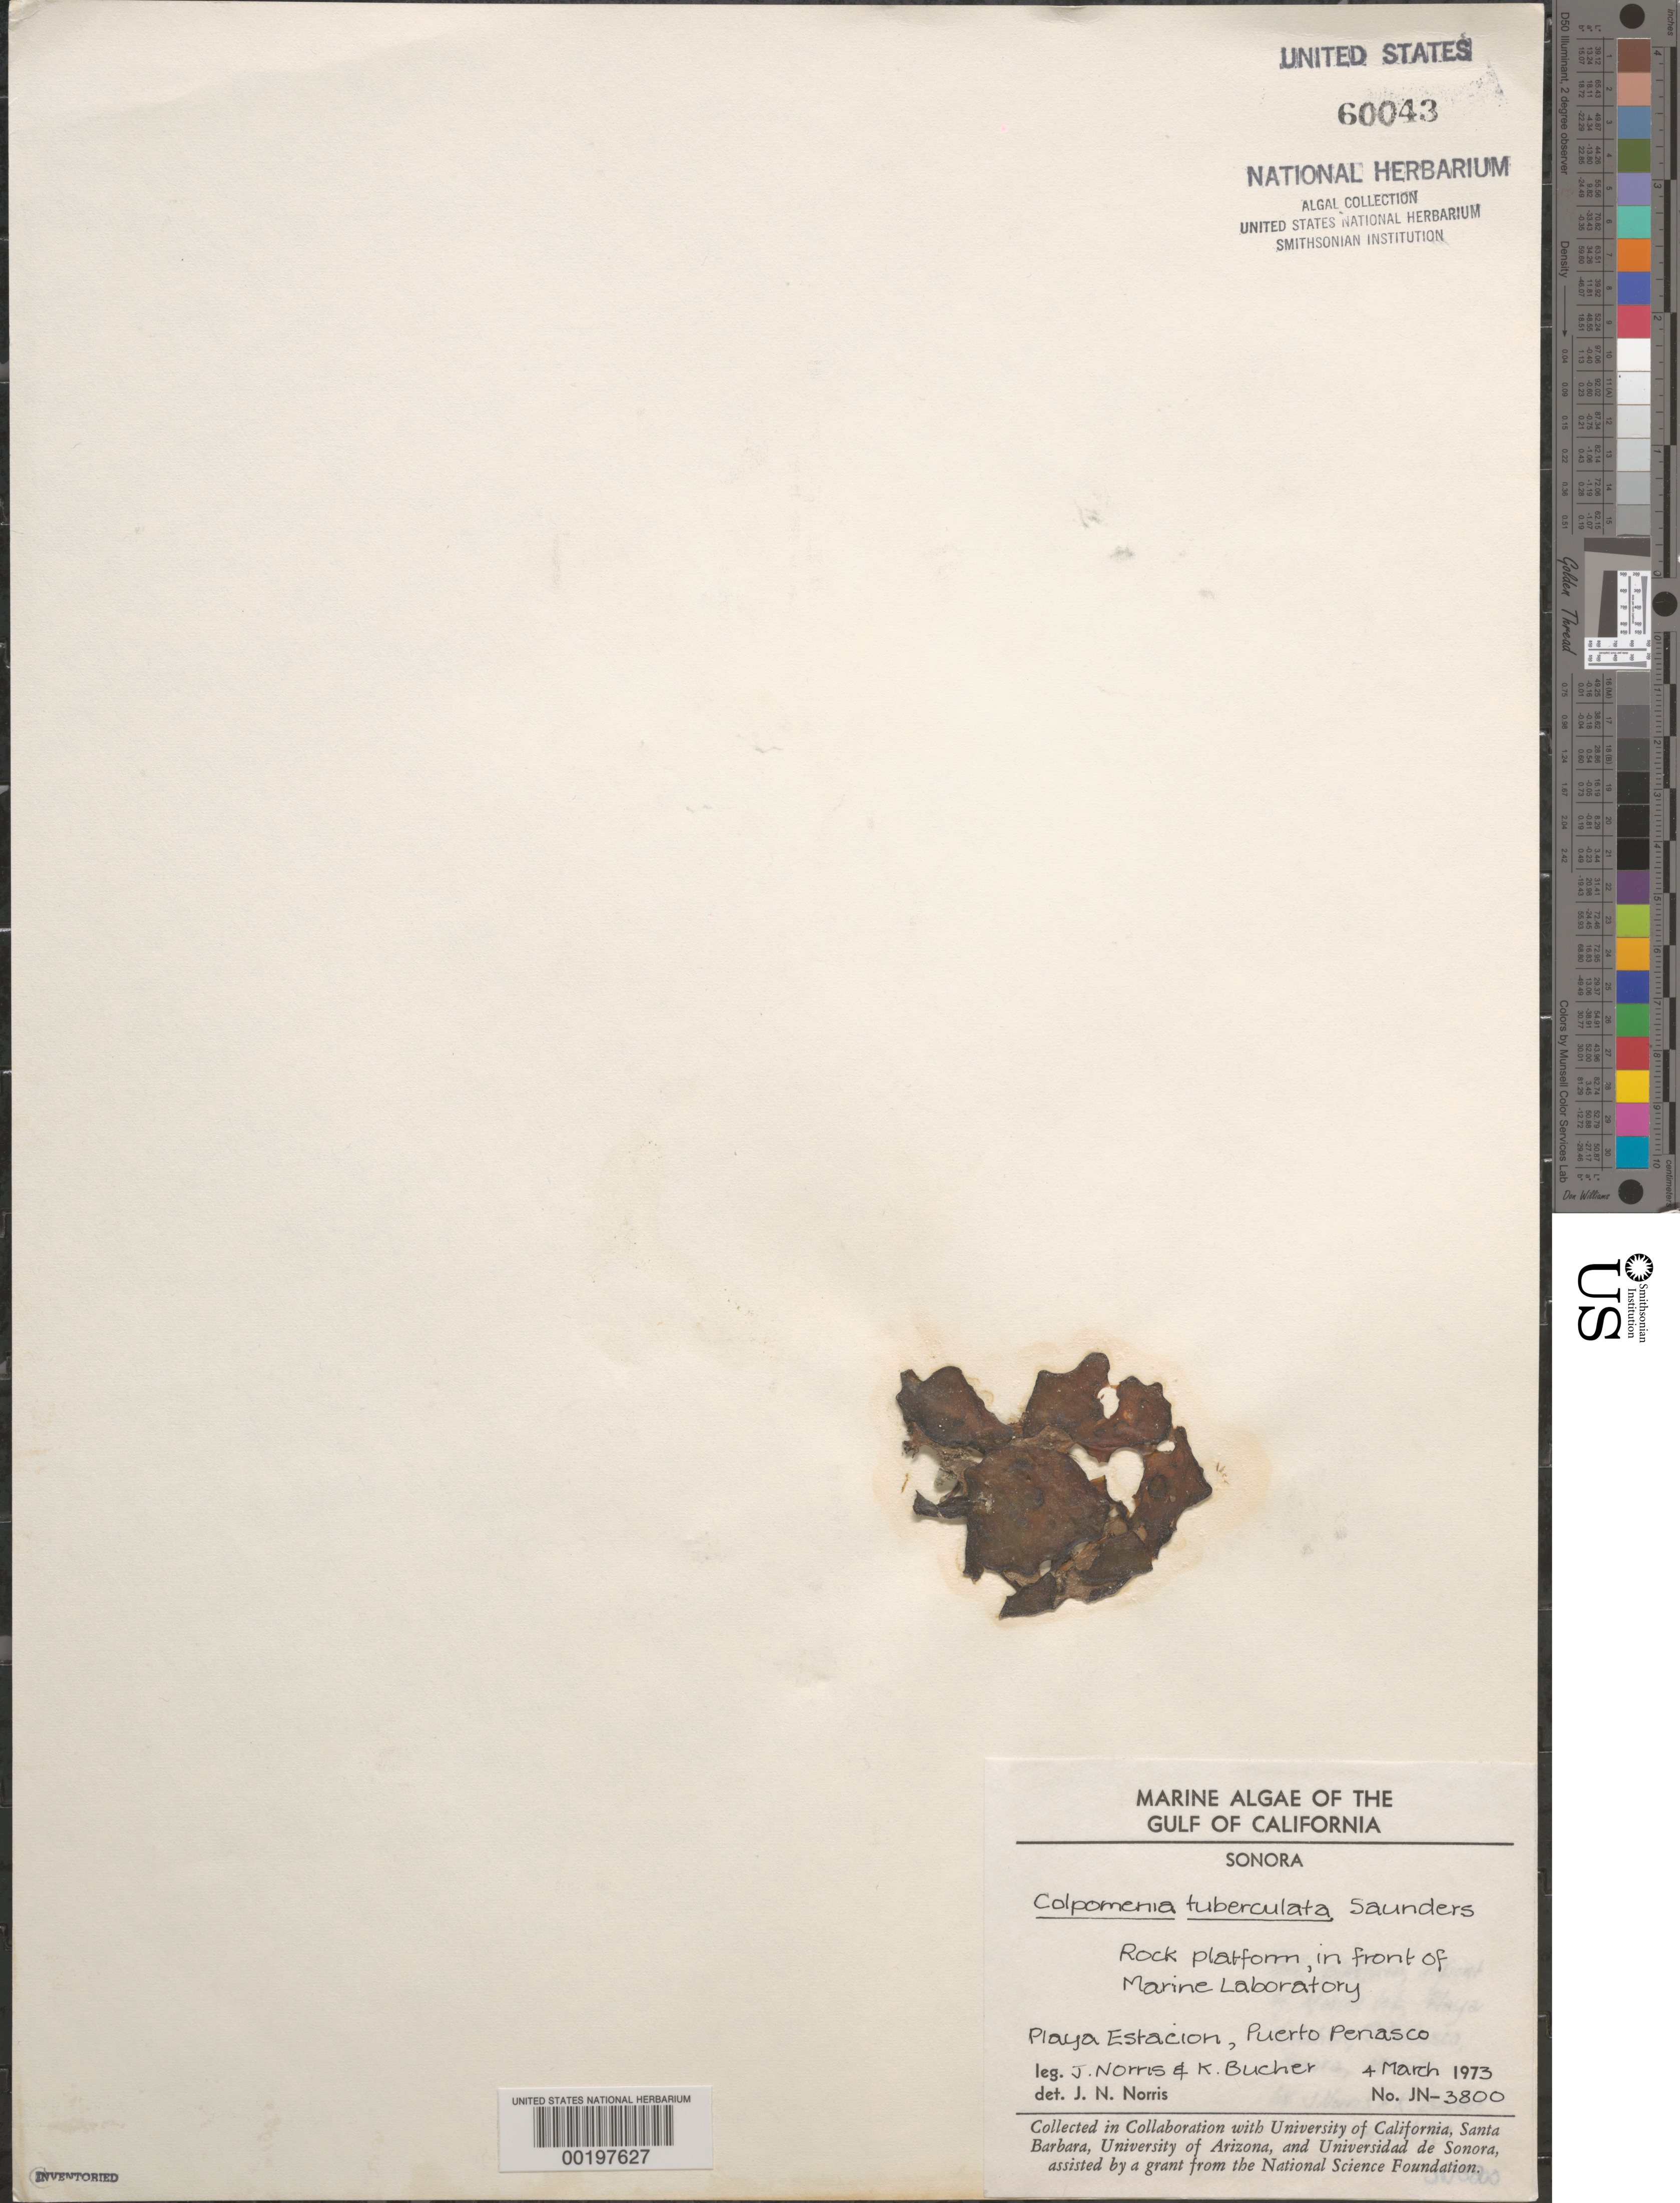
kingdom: Chromista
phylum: Ochrophyta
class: Phaeophyceae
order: Scytosiphonales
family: Scytosiphonaceae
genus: Colpomenia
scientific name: Colpomenia tuberculata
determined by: Norris, James N.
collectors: J. N. Norris & K. E. Bucher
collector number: JN-3800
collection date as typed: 04 Mar 1973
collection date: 1973-03-04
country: Mexico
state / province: Sonora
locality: Puerto Penasco, Playa Estacion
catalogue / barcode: US 60043